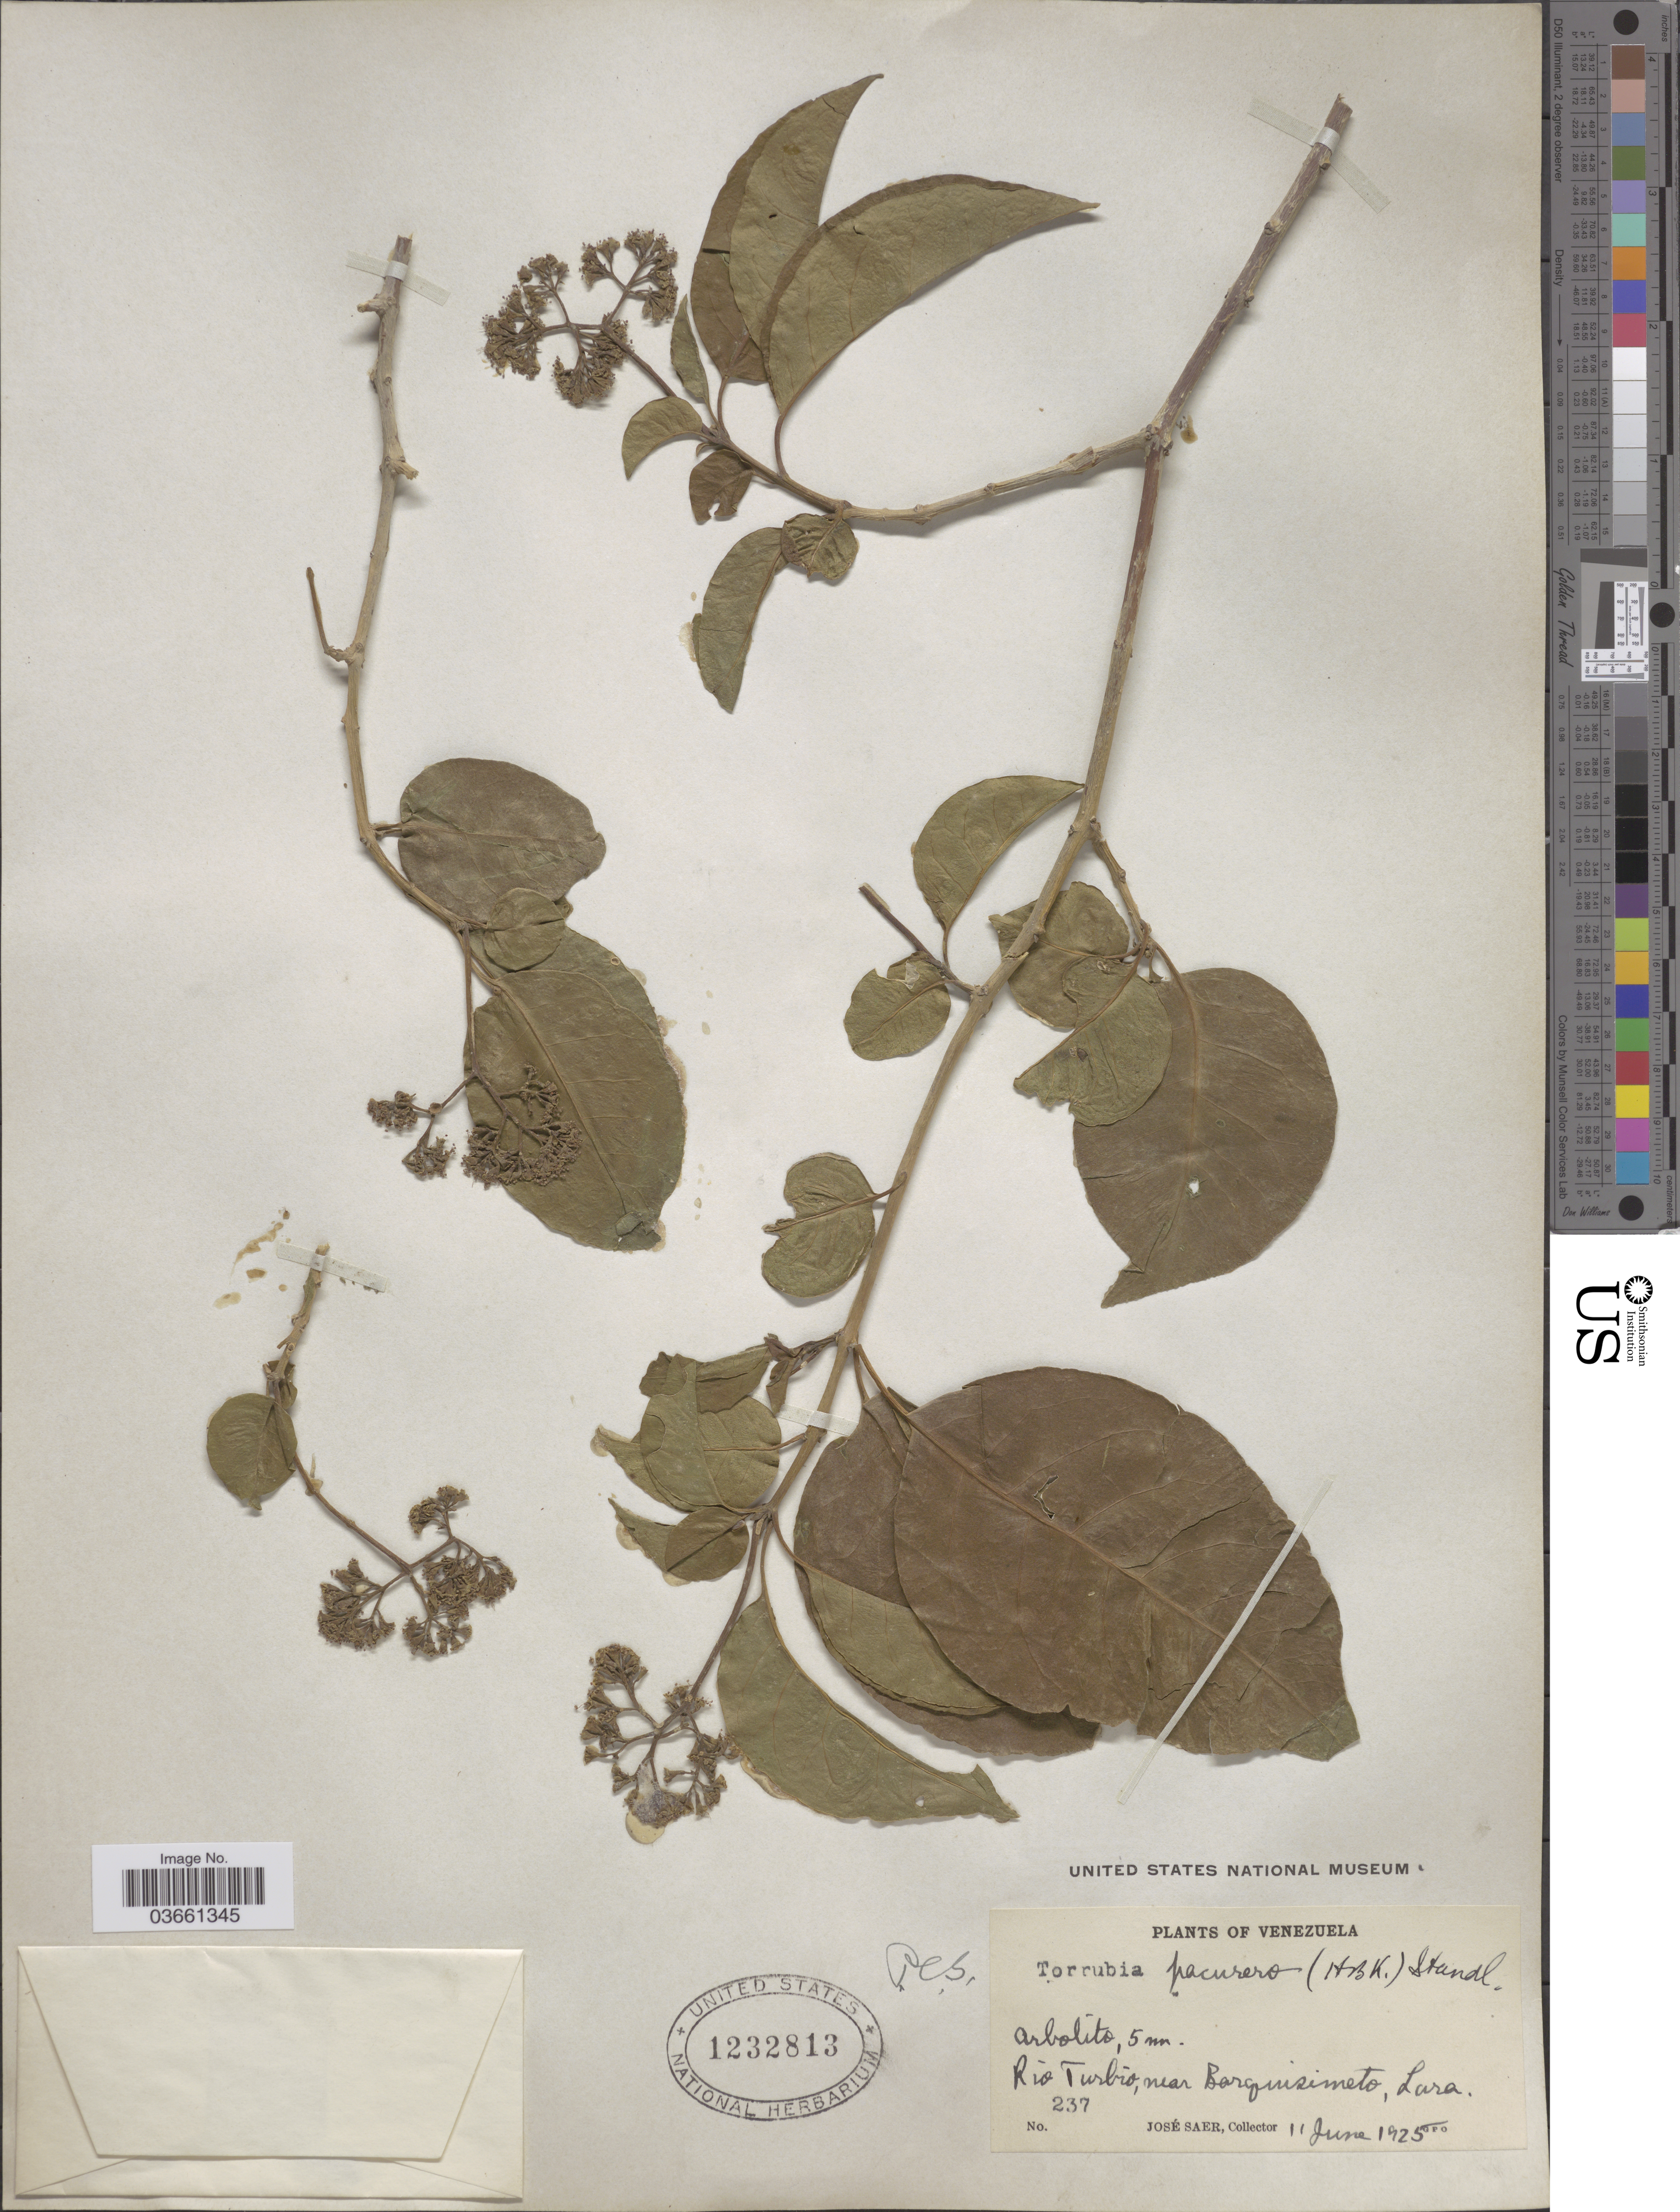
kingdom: Plantae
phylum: Tracheophyta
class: Magnoliopsida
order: Caryophyllales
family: Nyctaginaceae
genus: Guapira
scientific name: Guapira pacurero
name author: (Kunth) Little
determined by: Strong, Mark T., (BOT), Smithsonian Institution - National Museum of Natural History (UNITED STATES)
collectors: J. Saer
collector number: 237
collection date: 1925-06-11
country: Venezuela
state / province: Lara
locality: Río Turbío, near Barquisimeto.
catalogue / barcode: US 1232813